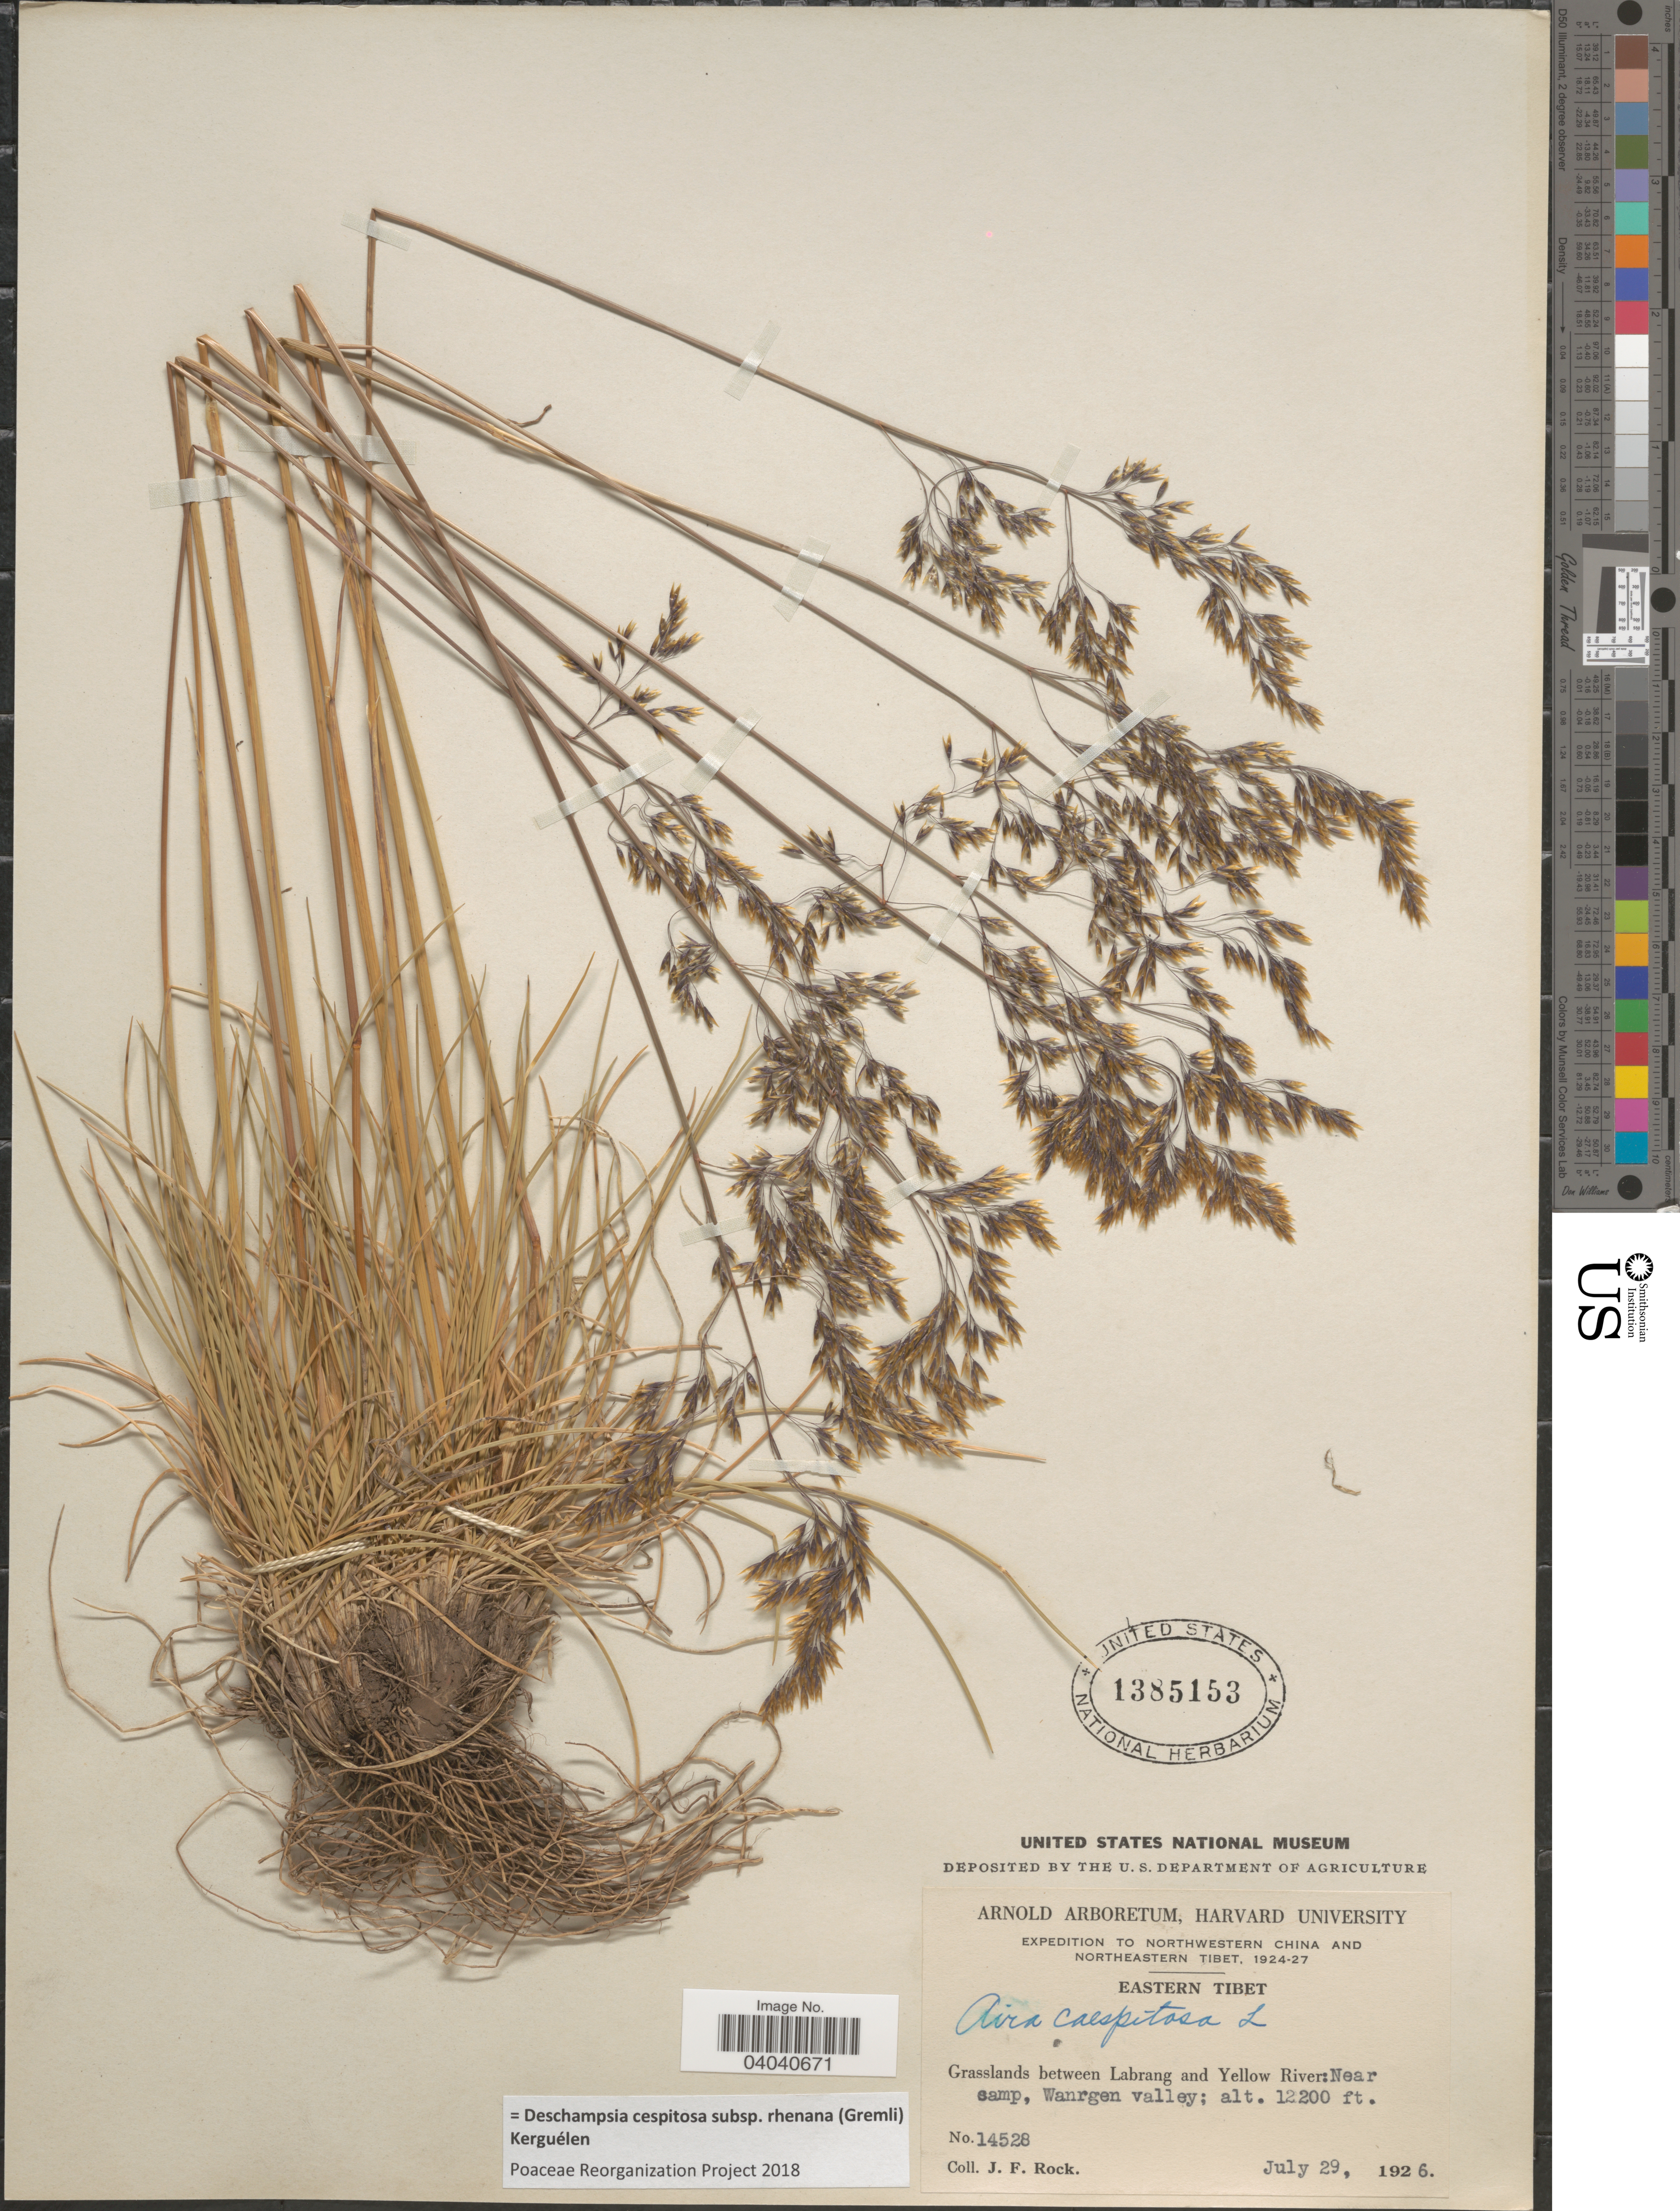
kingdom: Plantae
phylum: Tracheophyta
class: Liliopsida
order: Poales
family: Poaceae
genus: Deschampsia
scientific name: Deschampsia cespitosa subsp. rhenana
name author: (Gremli) Kerguélen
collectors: J. Rock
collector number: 14528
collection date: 1926-07-29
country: China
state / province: Xizang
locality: Northwestern China and Northeastern Tibet. Eastern Tibet. Grasslands between Labrang and Yellow River; Near camp, Wanrgen valley.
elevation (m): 3719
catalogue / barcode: US 1385153